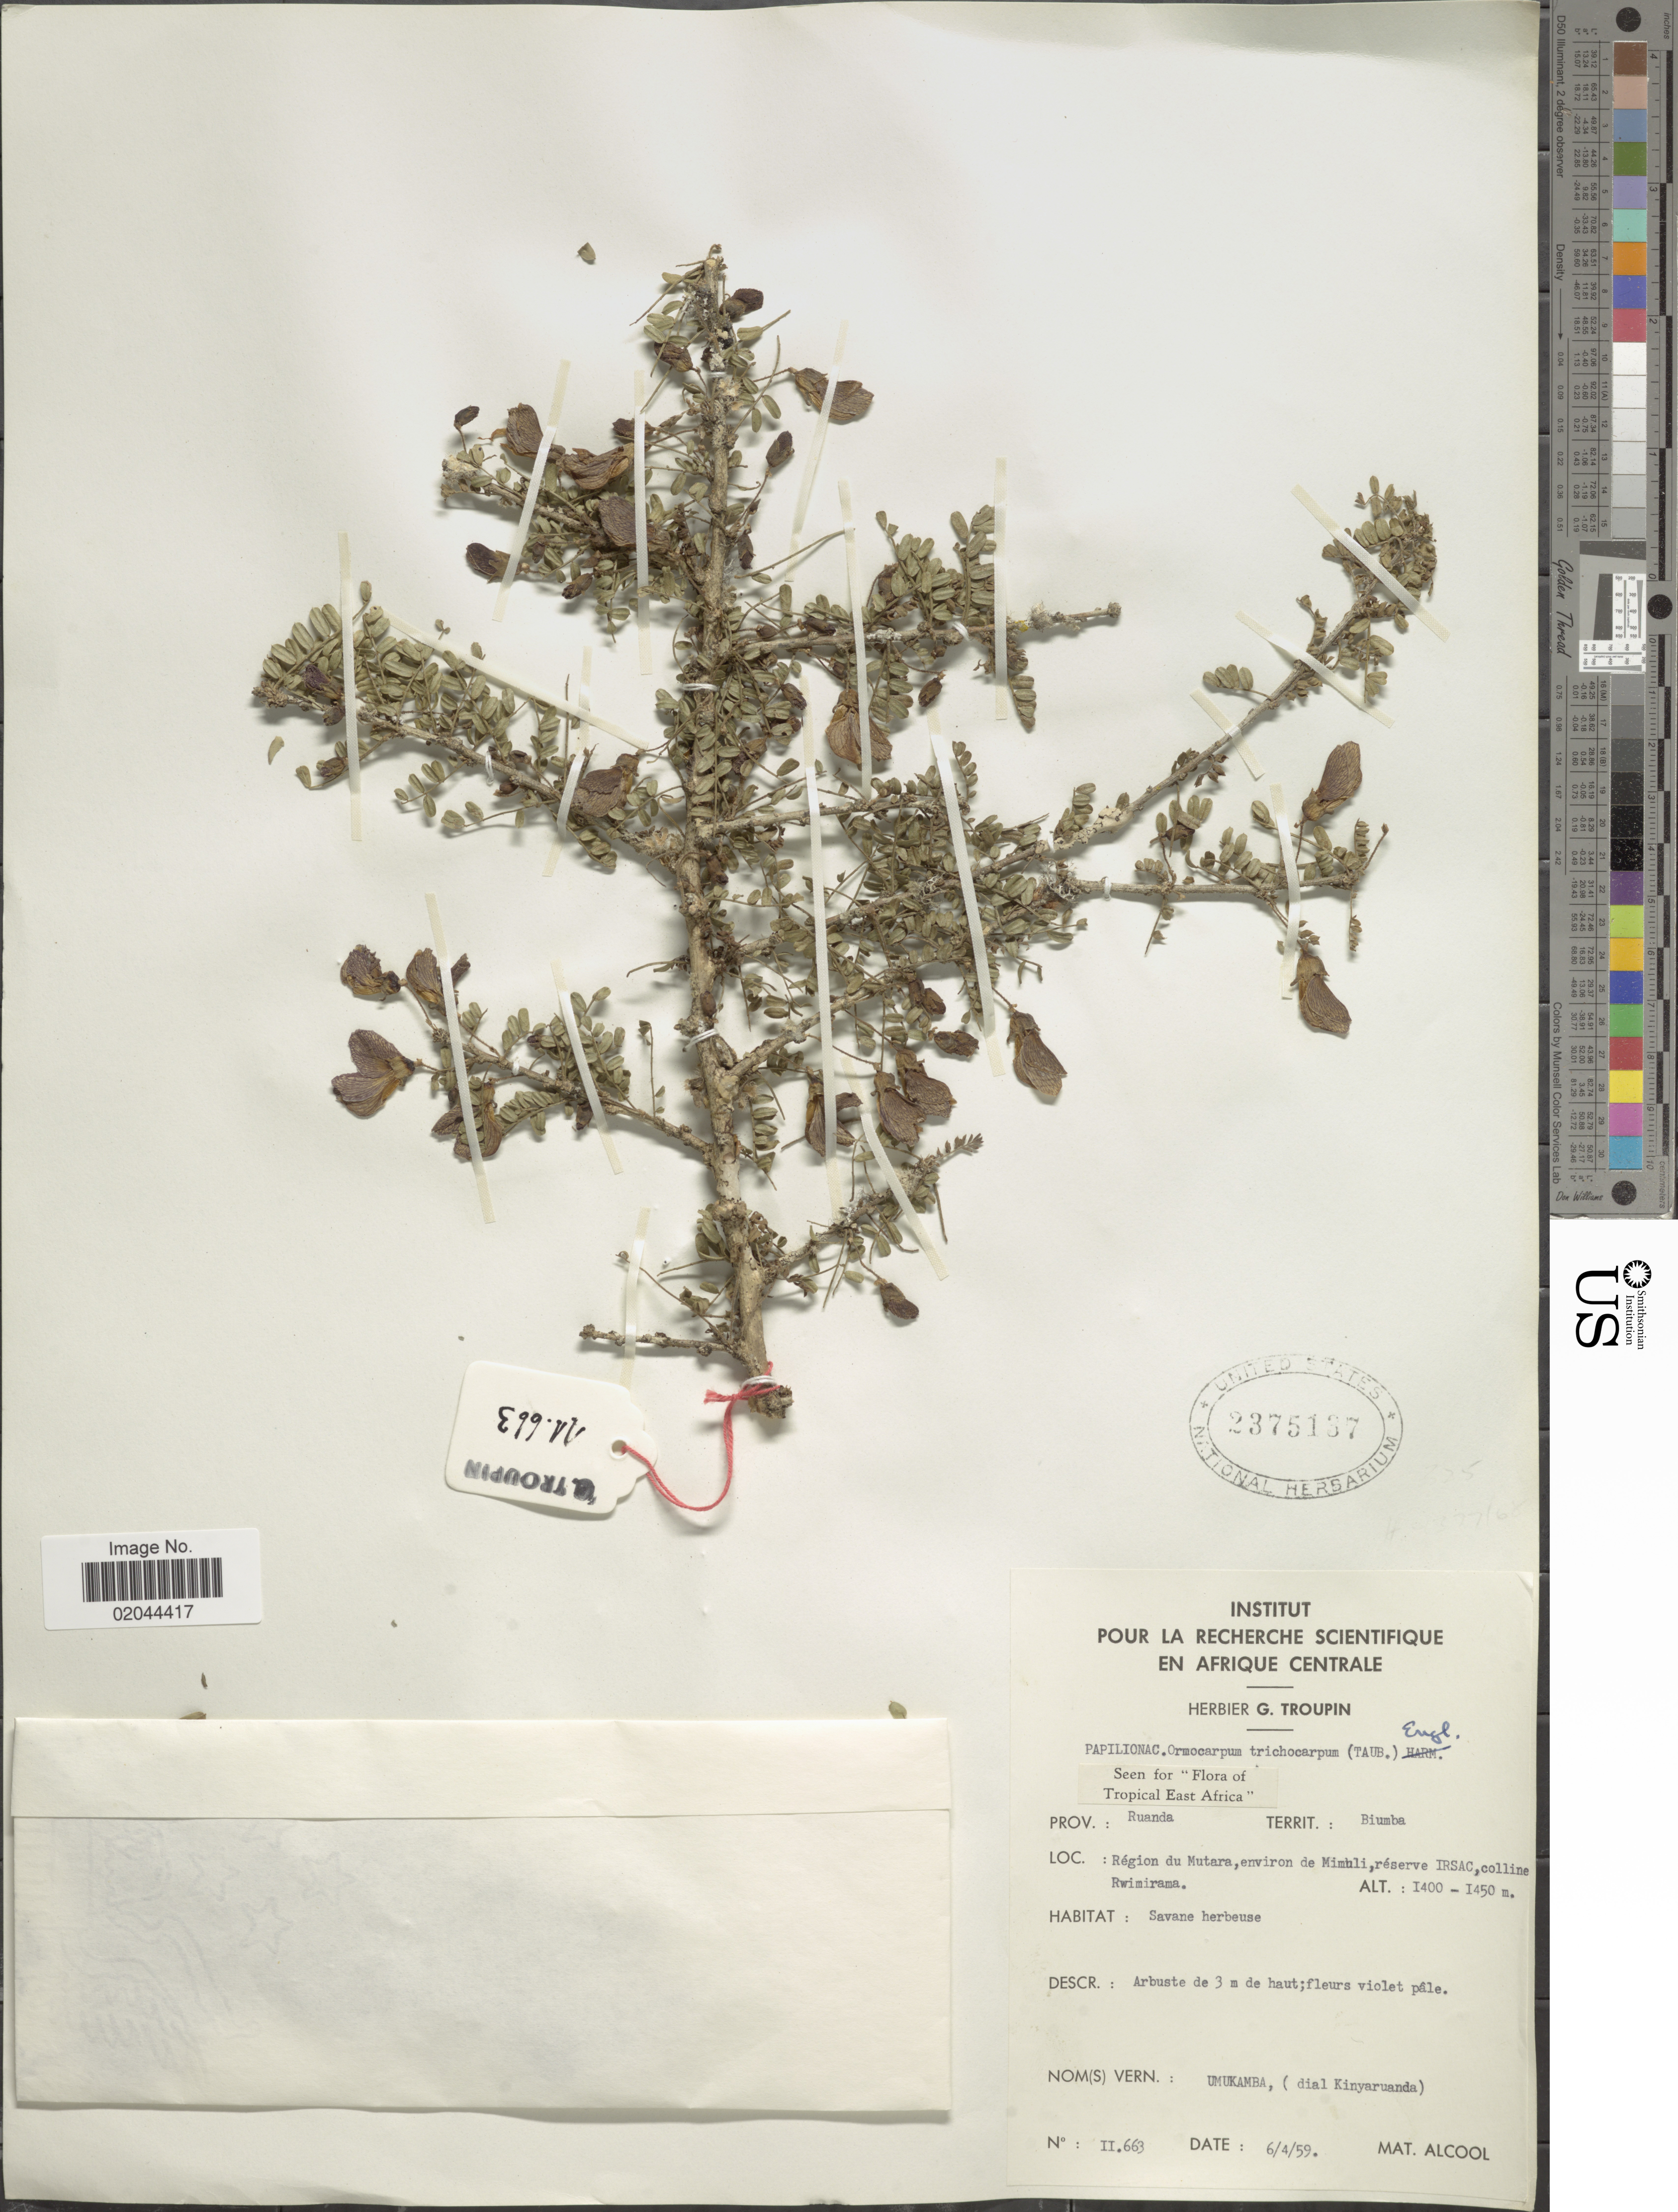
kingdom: Plantae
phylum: Tracheophyta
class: Magnoliopsida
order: Fabales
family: Fabaceae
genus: Ormocarpum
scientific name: Ormocarpum trichocarpum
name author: (Taub.) Engl.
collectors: M. Alcool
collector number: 11663*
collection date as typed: Transcribed d/m/y: 6/4/59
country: Rwanda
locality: Tropical East Africa, region du Mutara, environ de Mimbli, reserve IRSAC, colline Rwimirama, Savane herbeuse, Umukamba, (dial Kinyaruanda)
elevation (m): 1400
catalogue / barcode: US 2375137